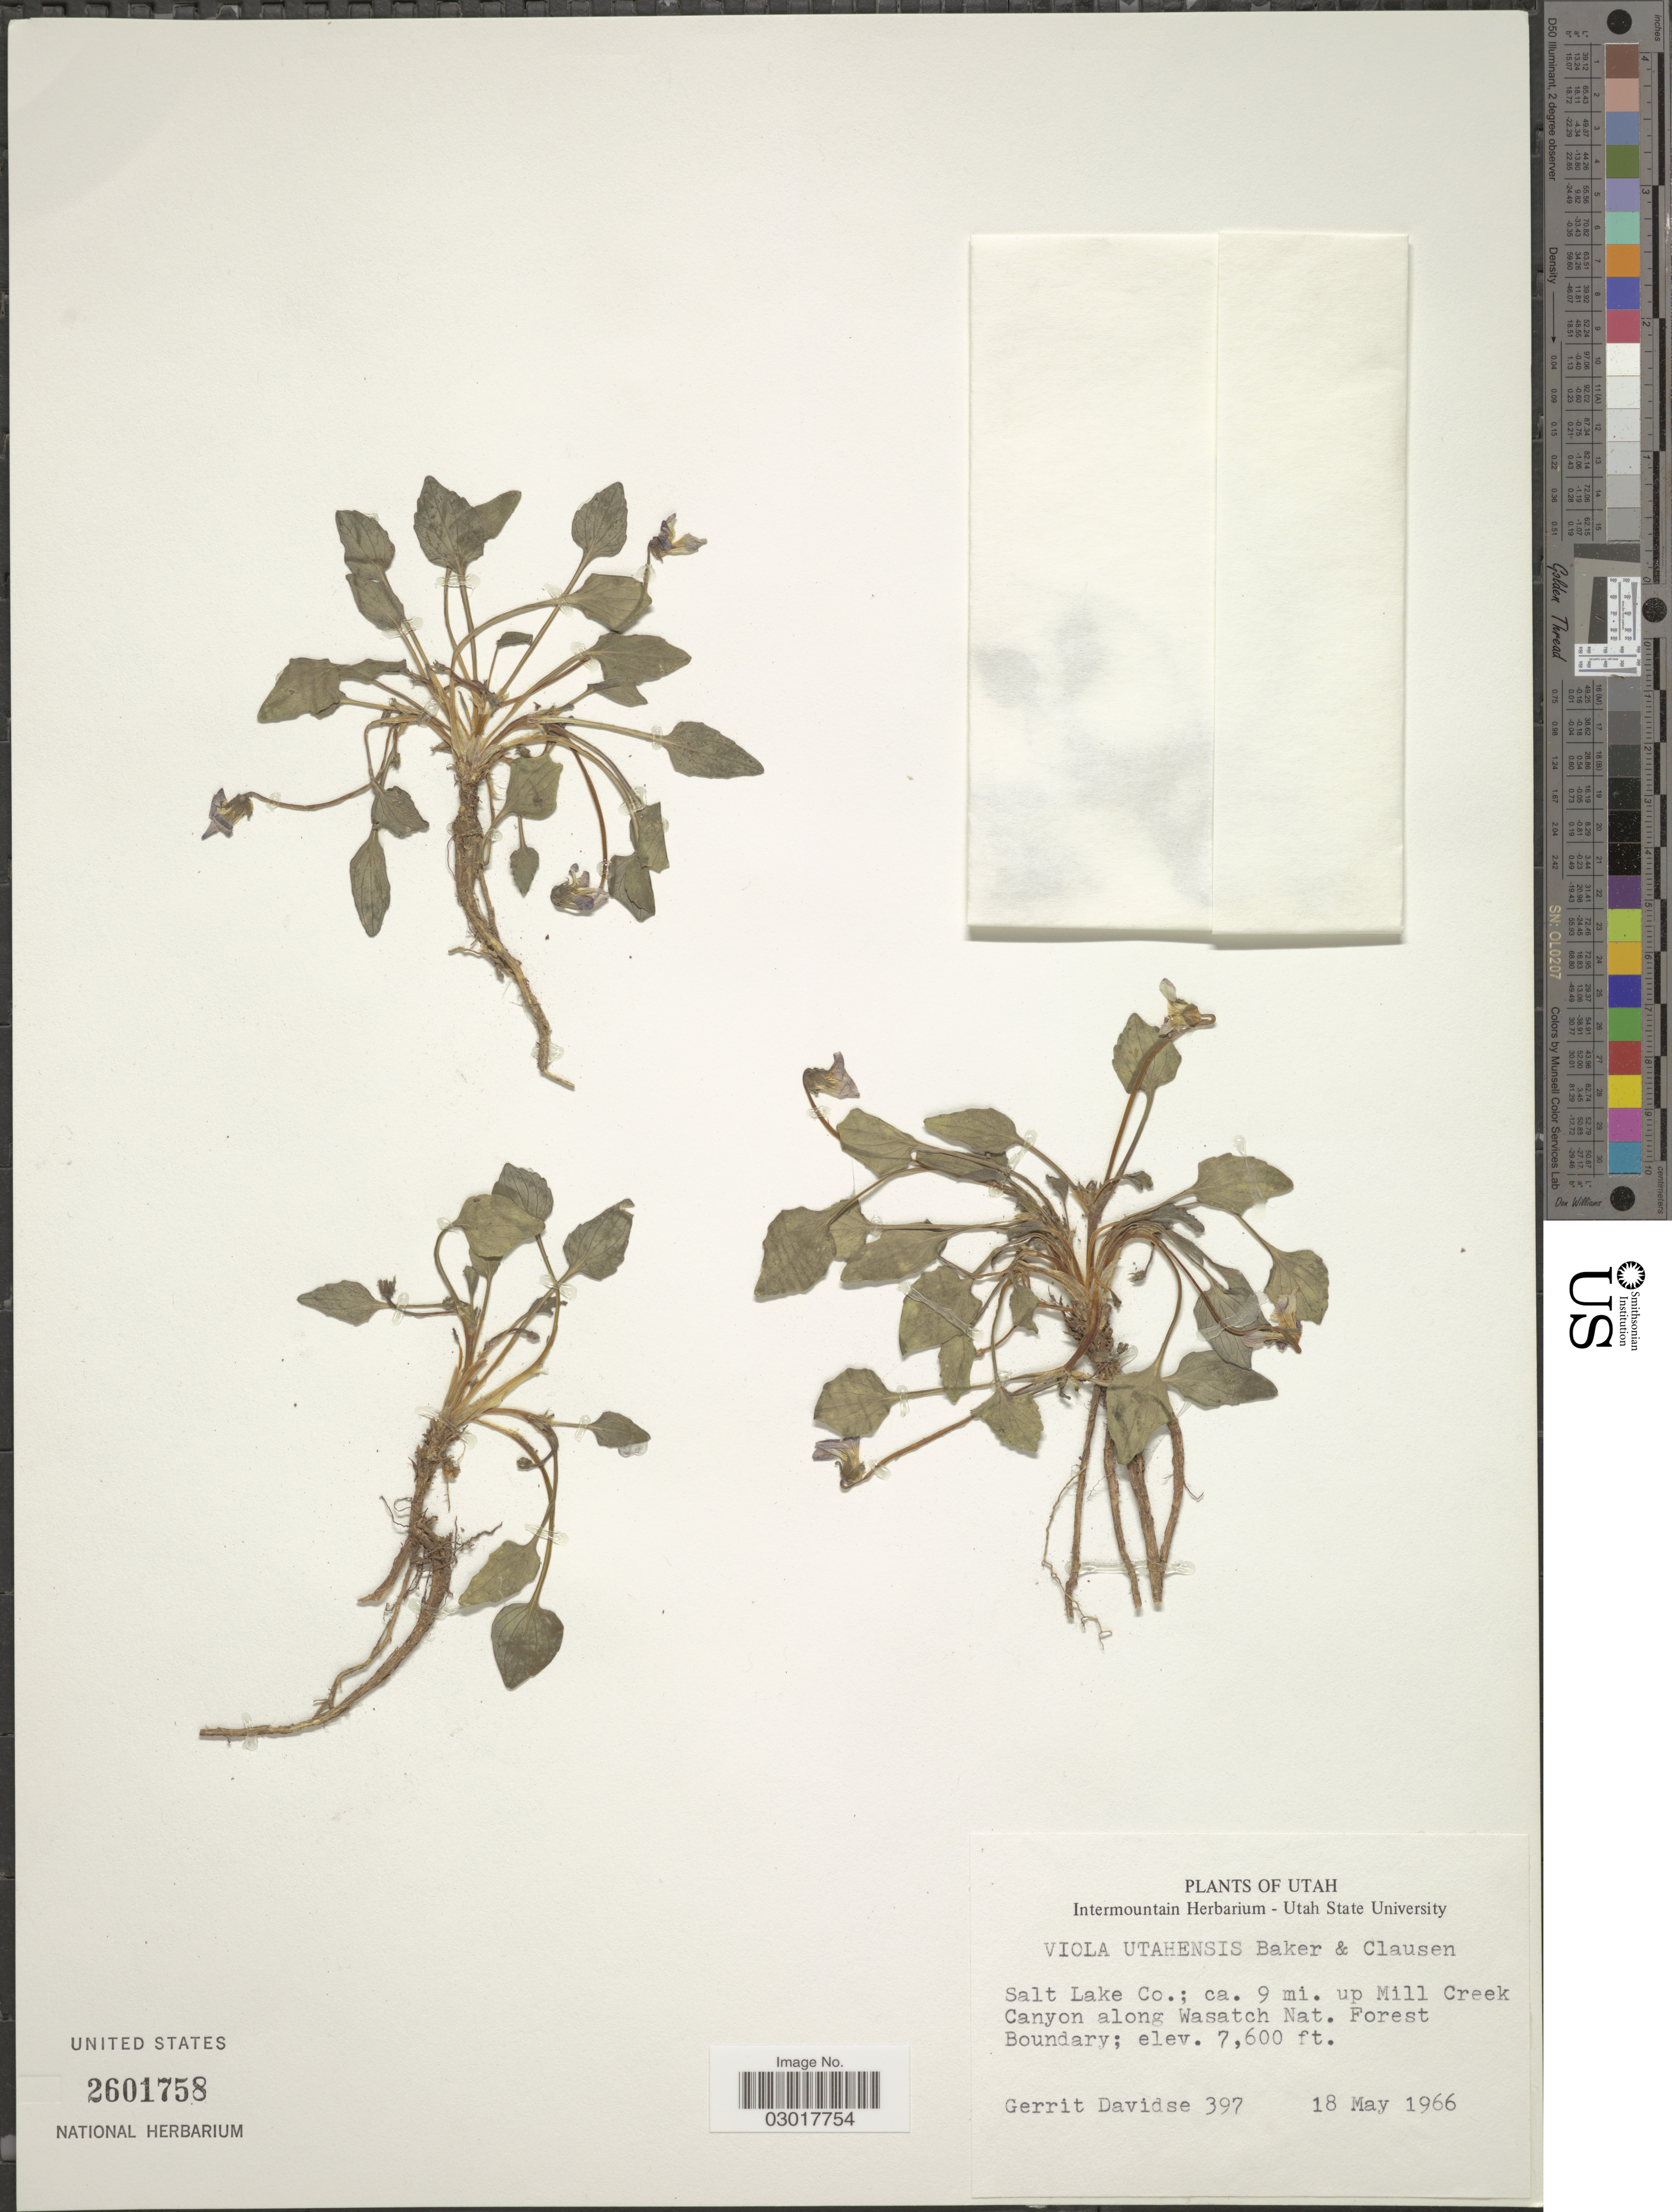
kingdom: Plantae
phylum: Tracheophyta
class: Magnoliopsida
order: Malpighiales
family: Violaceae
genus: Viola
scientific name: Viola utahensis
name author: M.S. Baker & J.C. Clausen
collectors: G. Davidse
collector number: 397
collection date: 1966-05-18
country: United States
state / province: Utah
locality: Salt Lake Co.; ca. 9 mi. up Mill Creek Canyon along Wasatch Nat. Forest Boundary.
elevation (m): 2316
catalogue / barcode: US 2601758